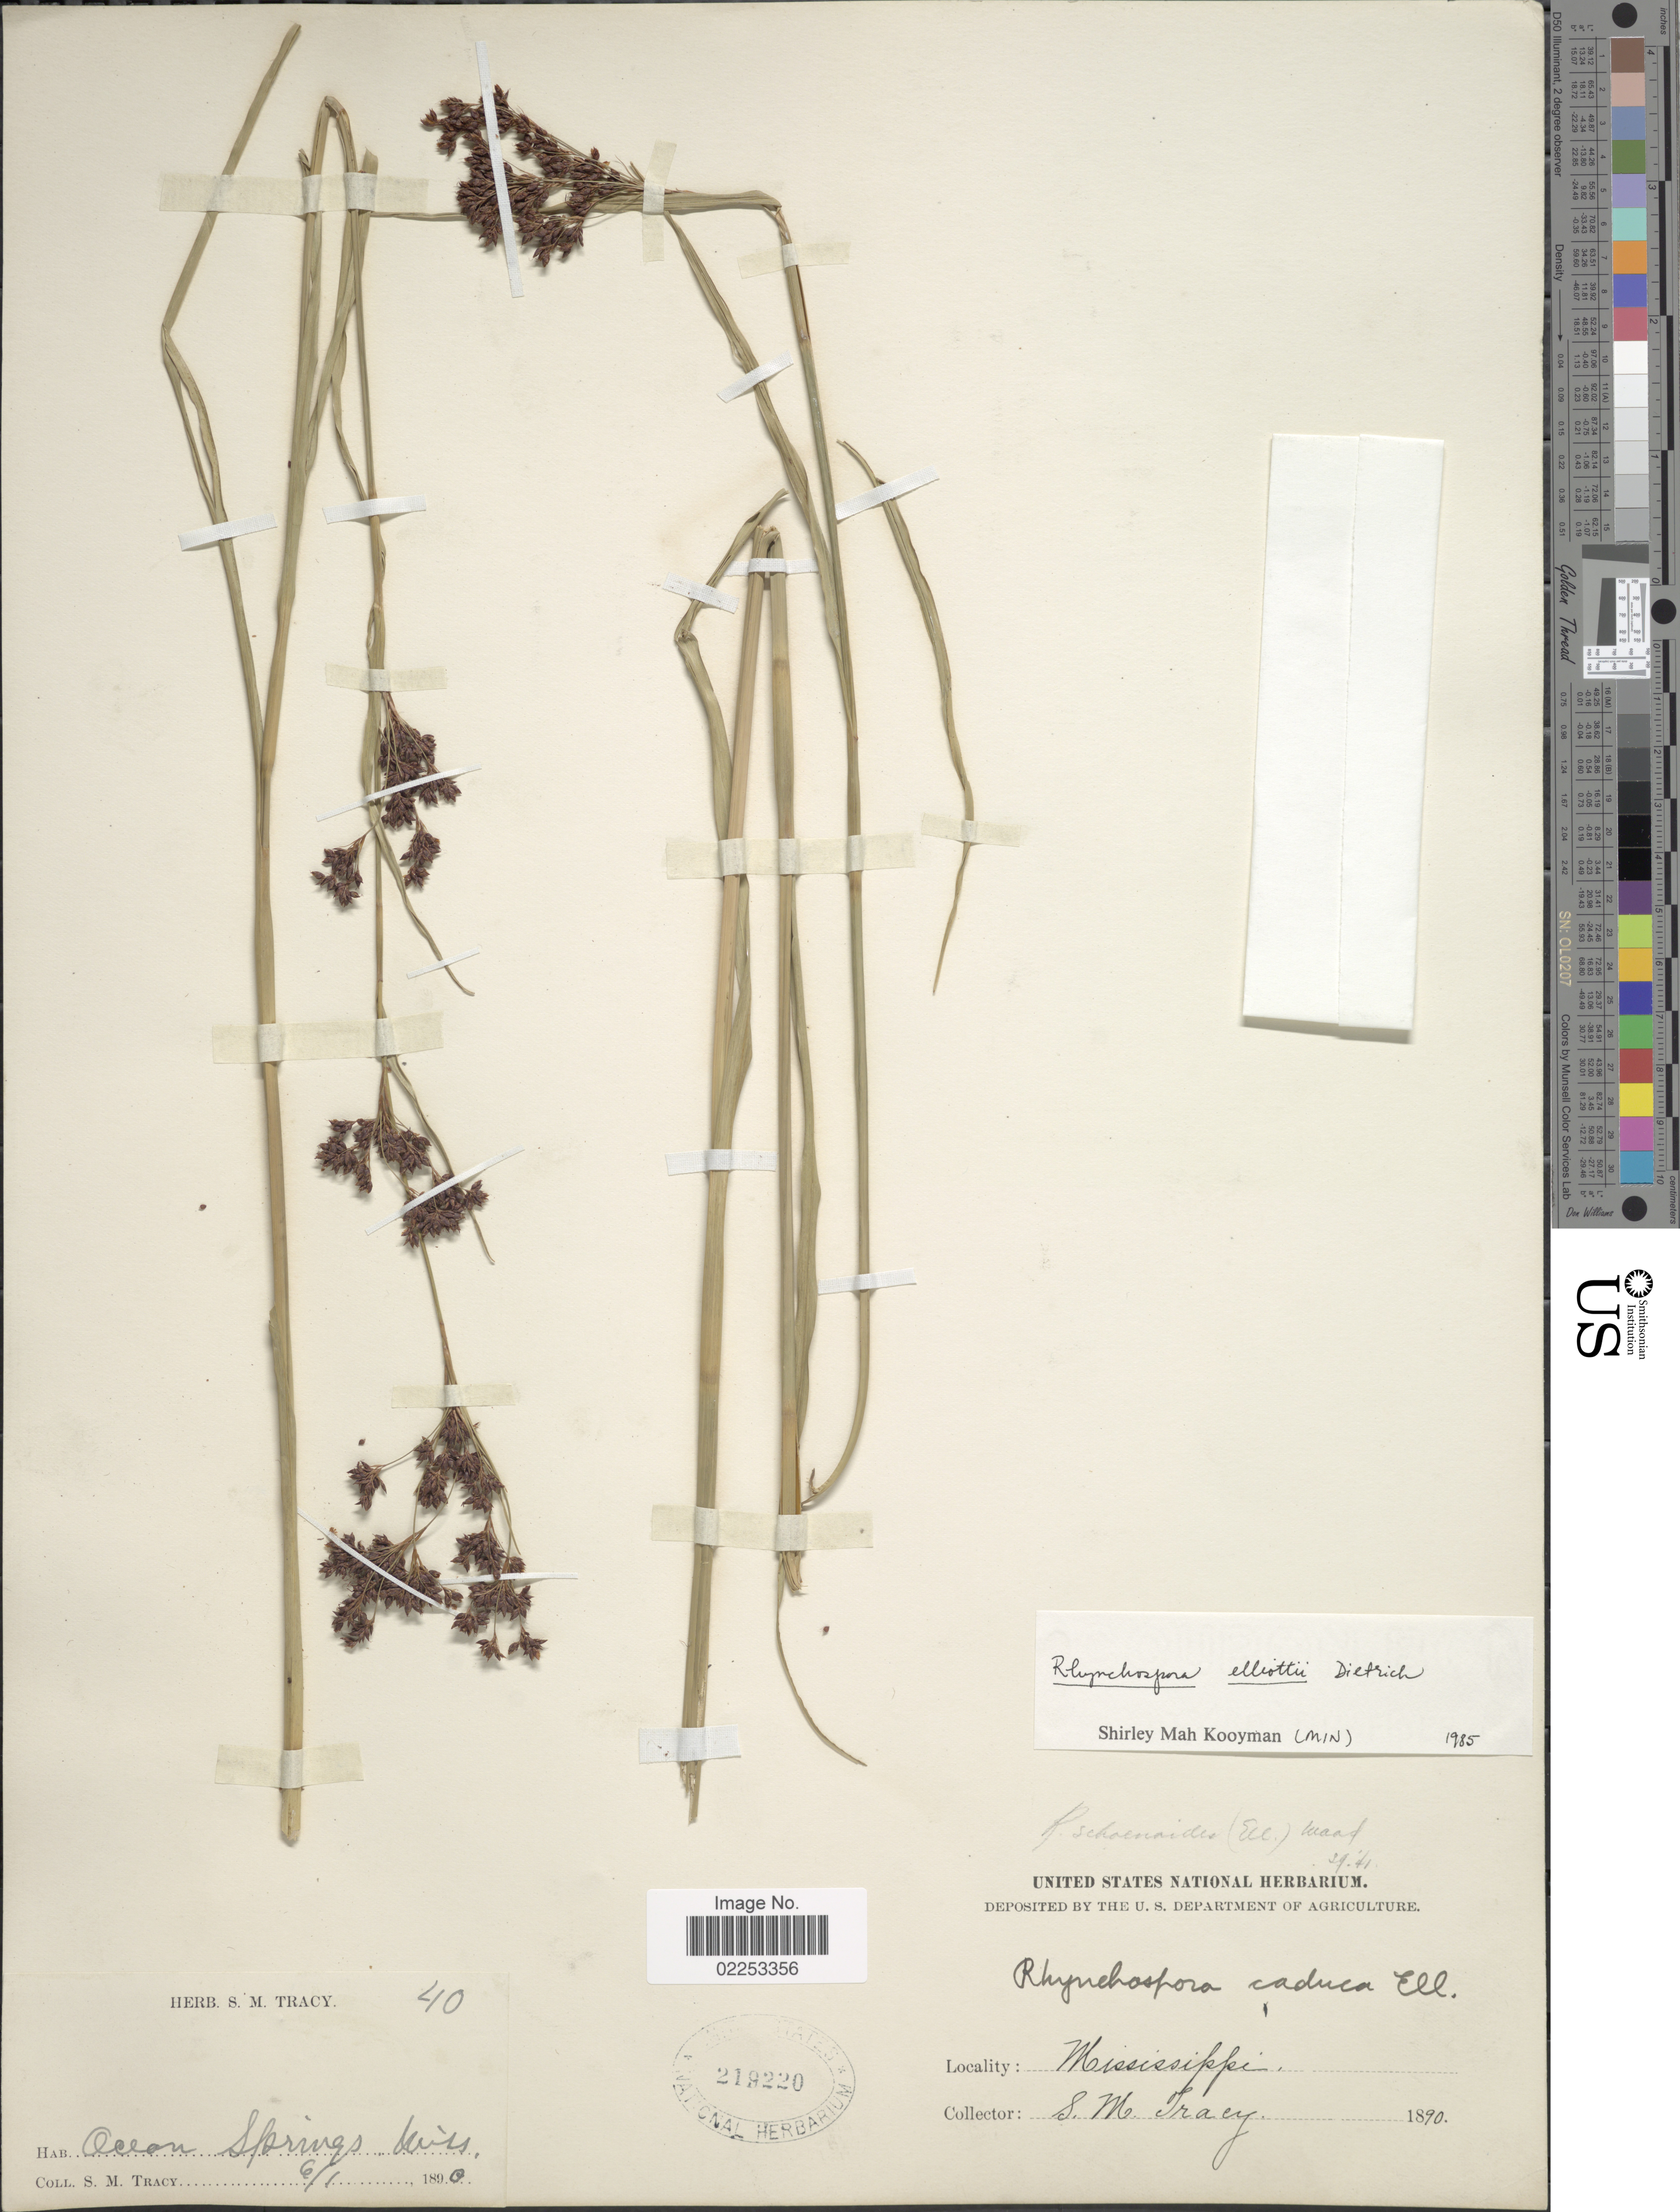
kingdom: Plantae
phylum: Tracheophyta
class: Liliopsida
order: Poales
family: Cyperaceae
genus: Rhynchospora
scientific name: Rhynchospora elliottii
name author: A. Dietr.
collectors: S. M. Tracy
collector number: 40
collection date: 1890-06-01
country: United States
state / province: Mississippi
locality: Ocean Springs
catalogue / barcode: US 219220